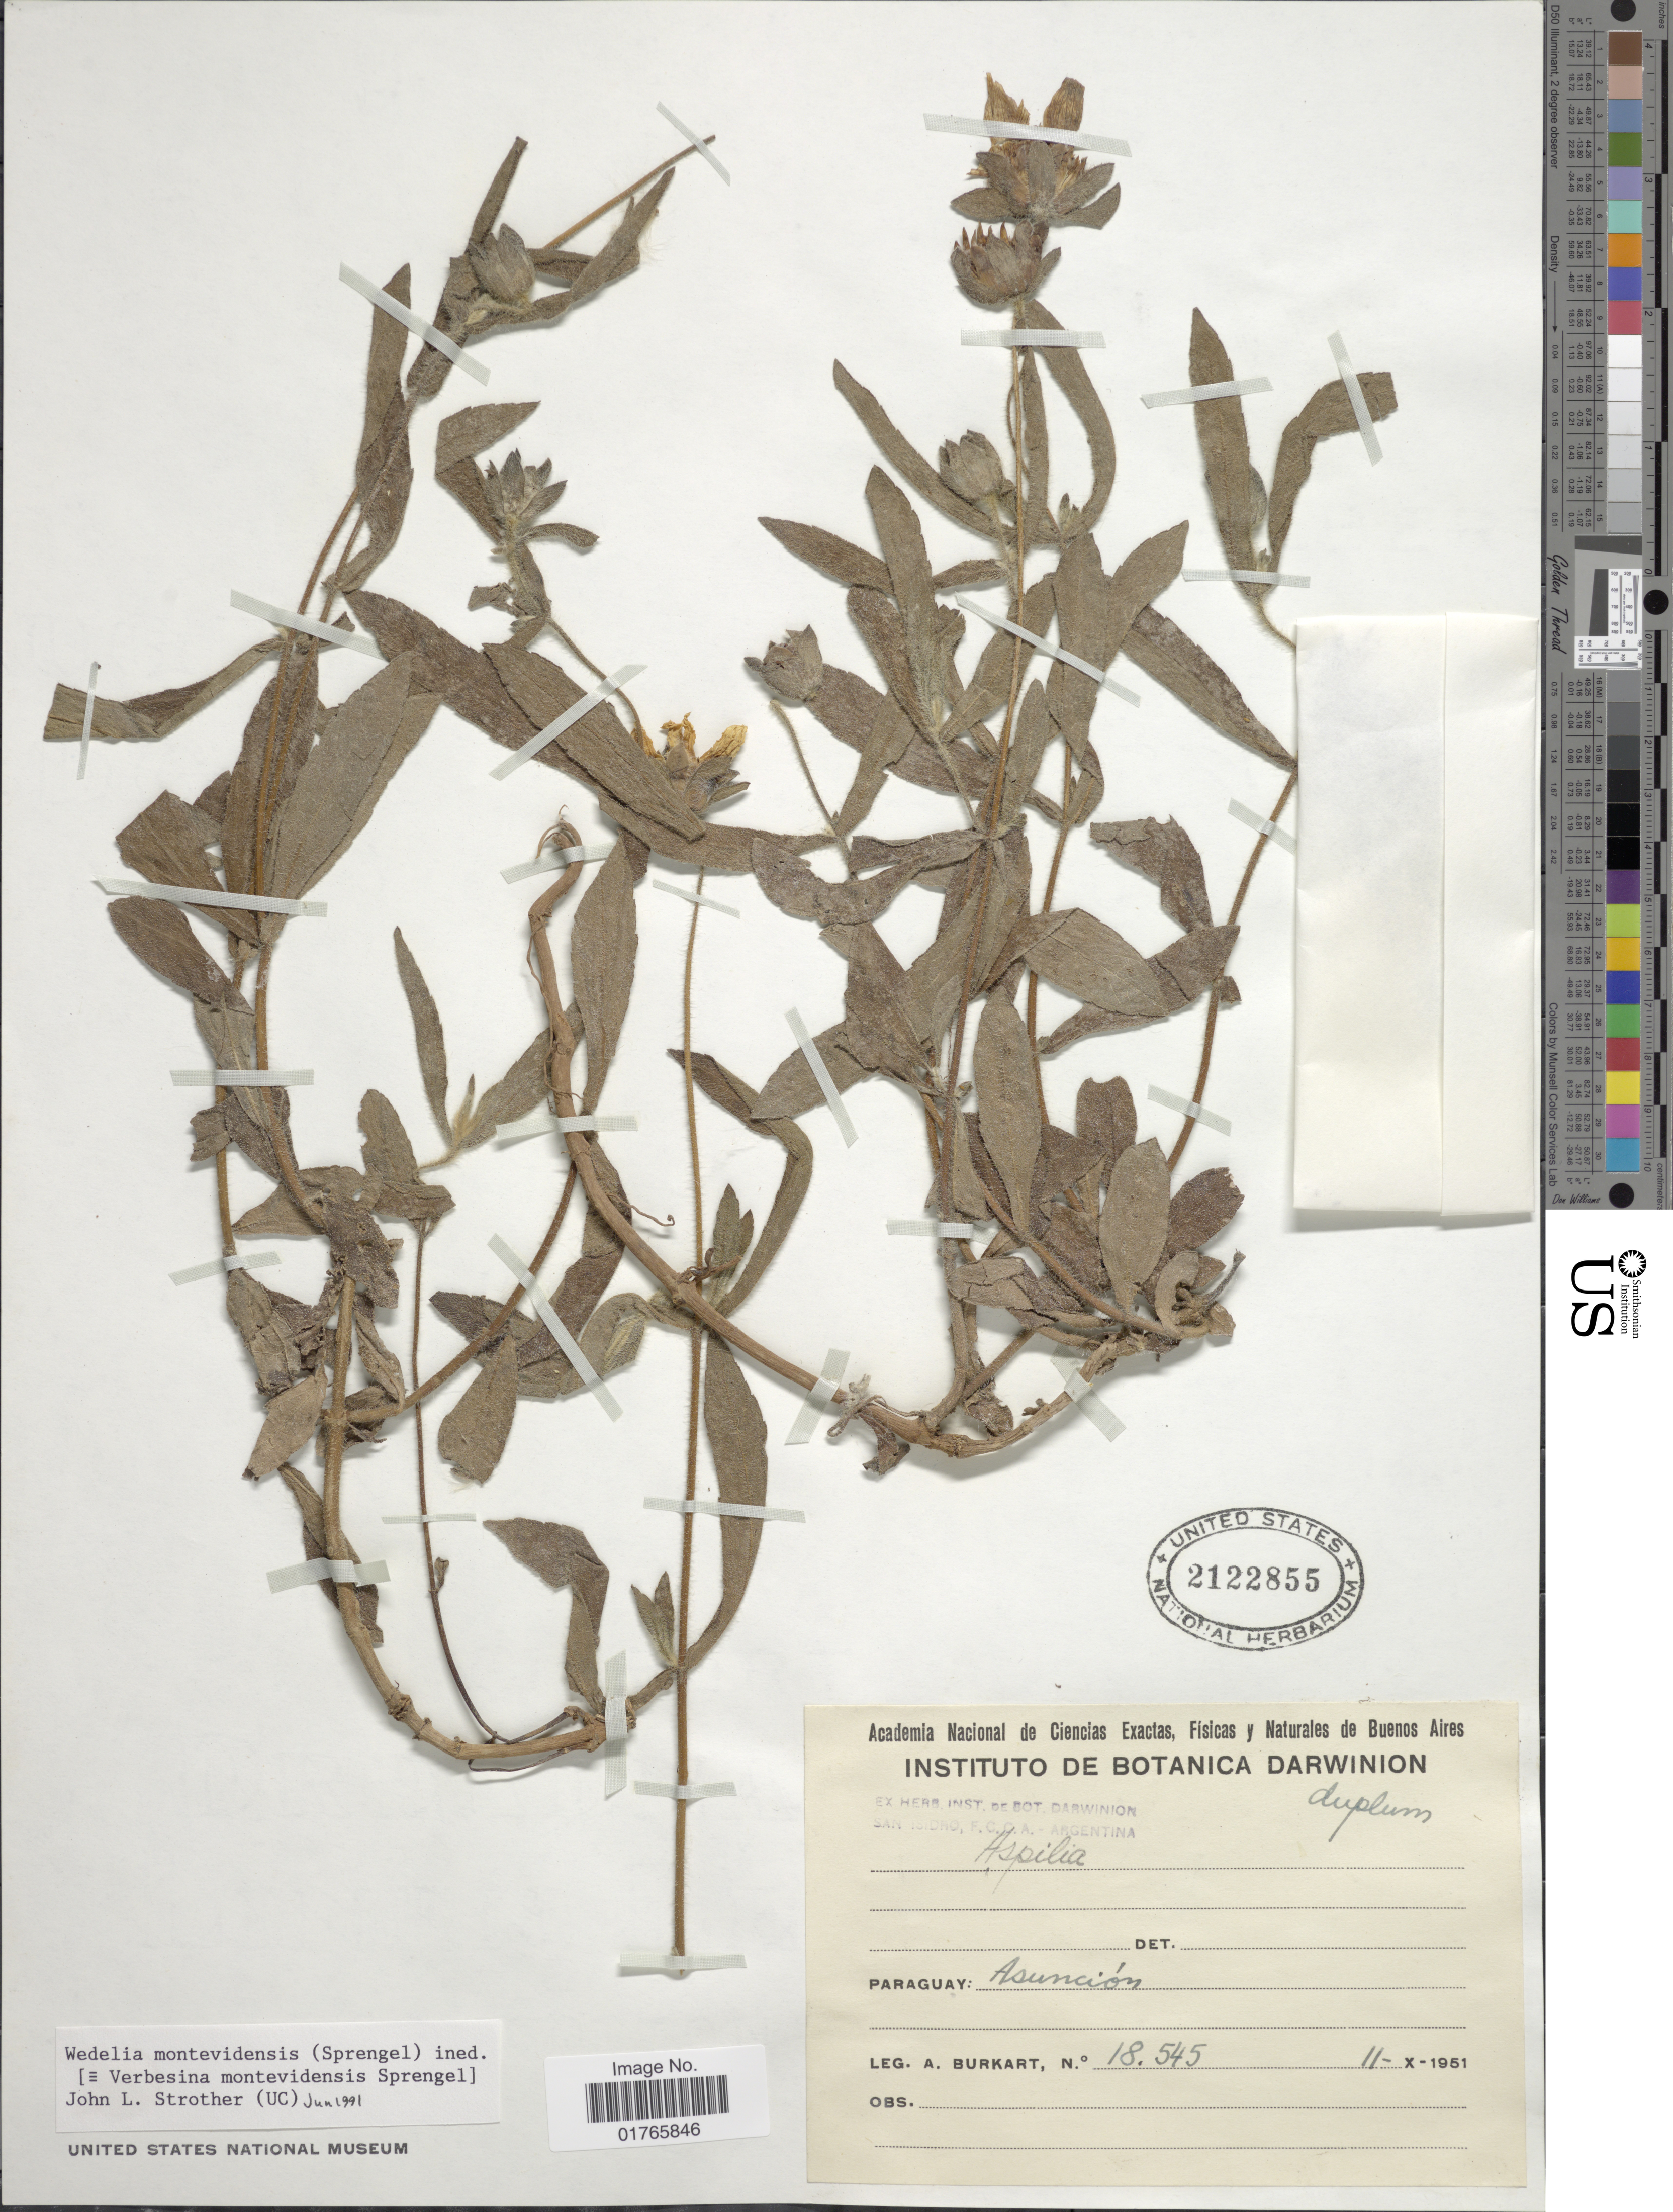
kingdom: Plantae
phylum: Tracheophyta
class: Magnoliopsida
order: Asterales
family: Asteraceae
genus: Aspilia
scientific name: Aspilia montividensis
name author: (Spreng.) Baker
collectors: A. E. Burkart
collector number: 18545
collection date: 1951-10-11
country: Paraguay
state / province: Asuncion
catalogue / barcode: US 2122855